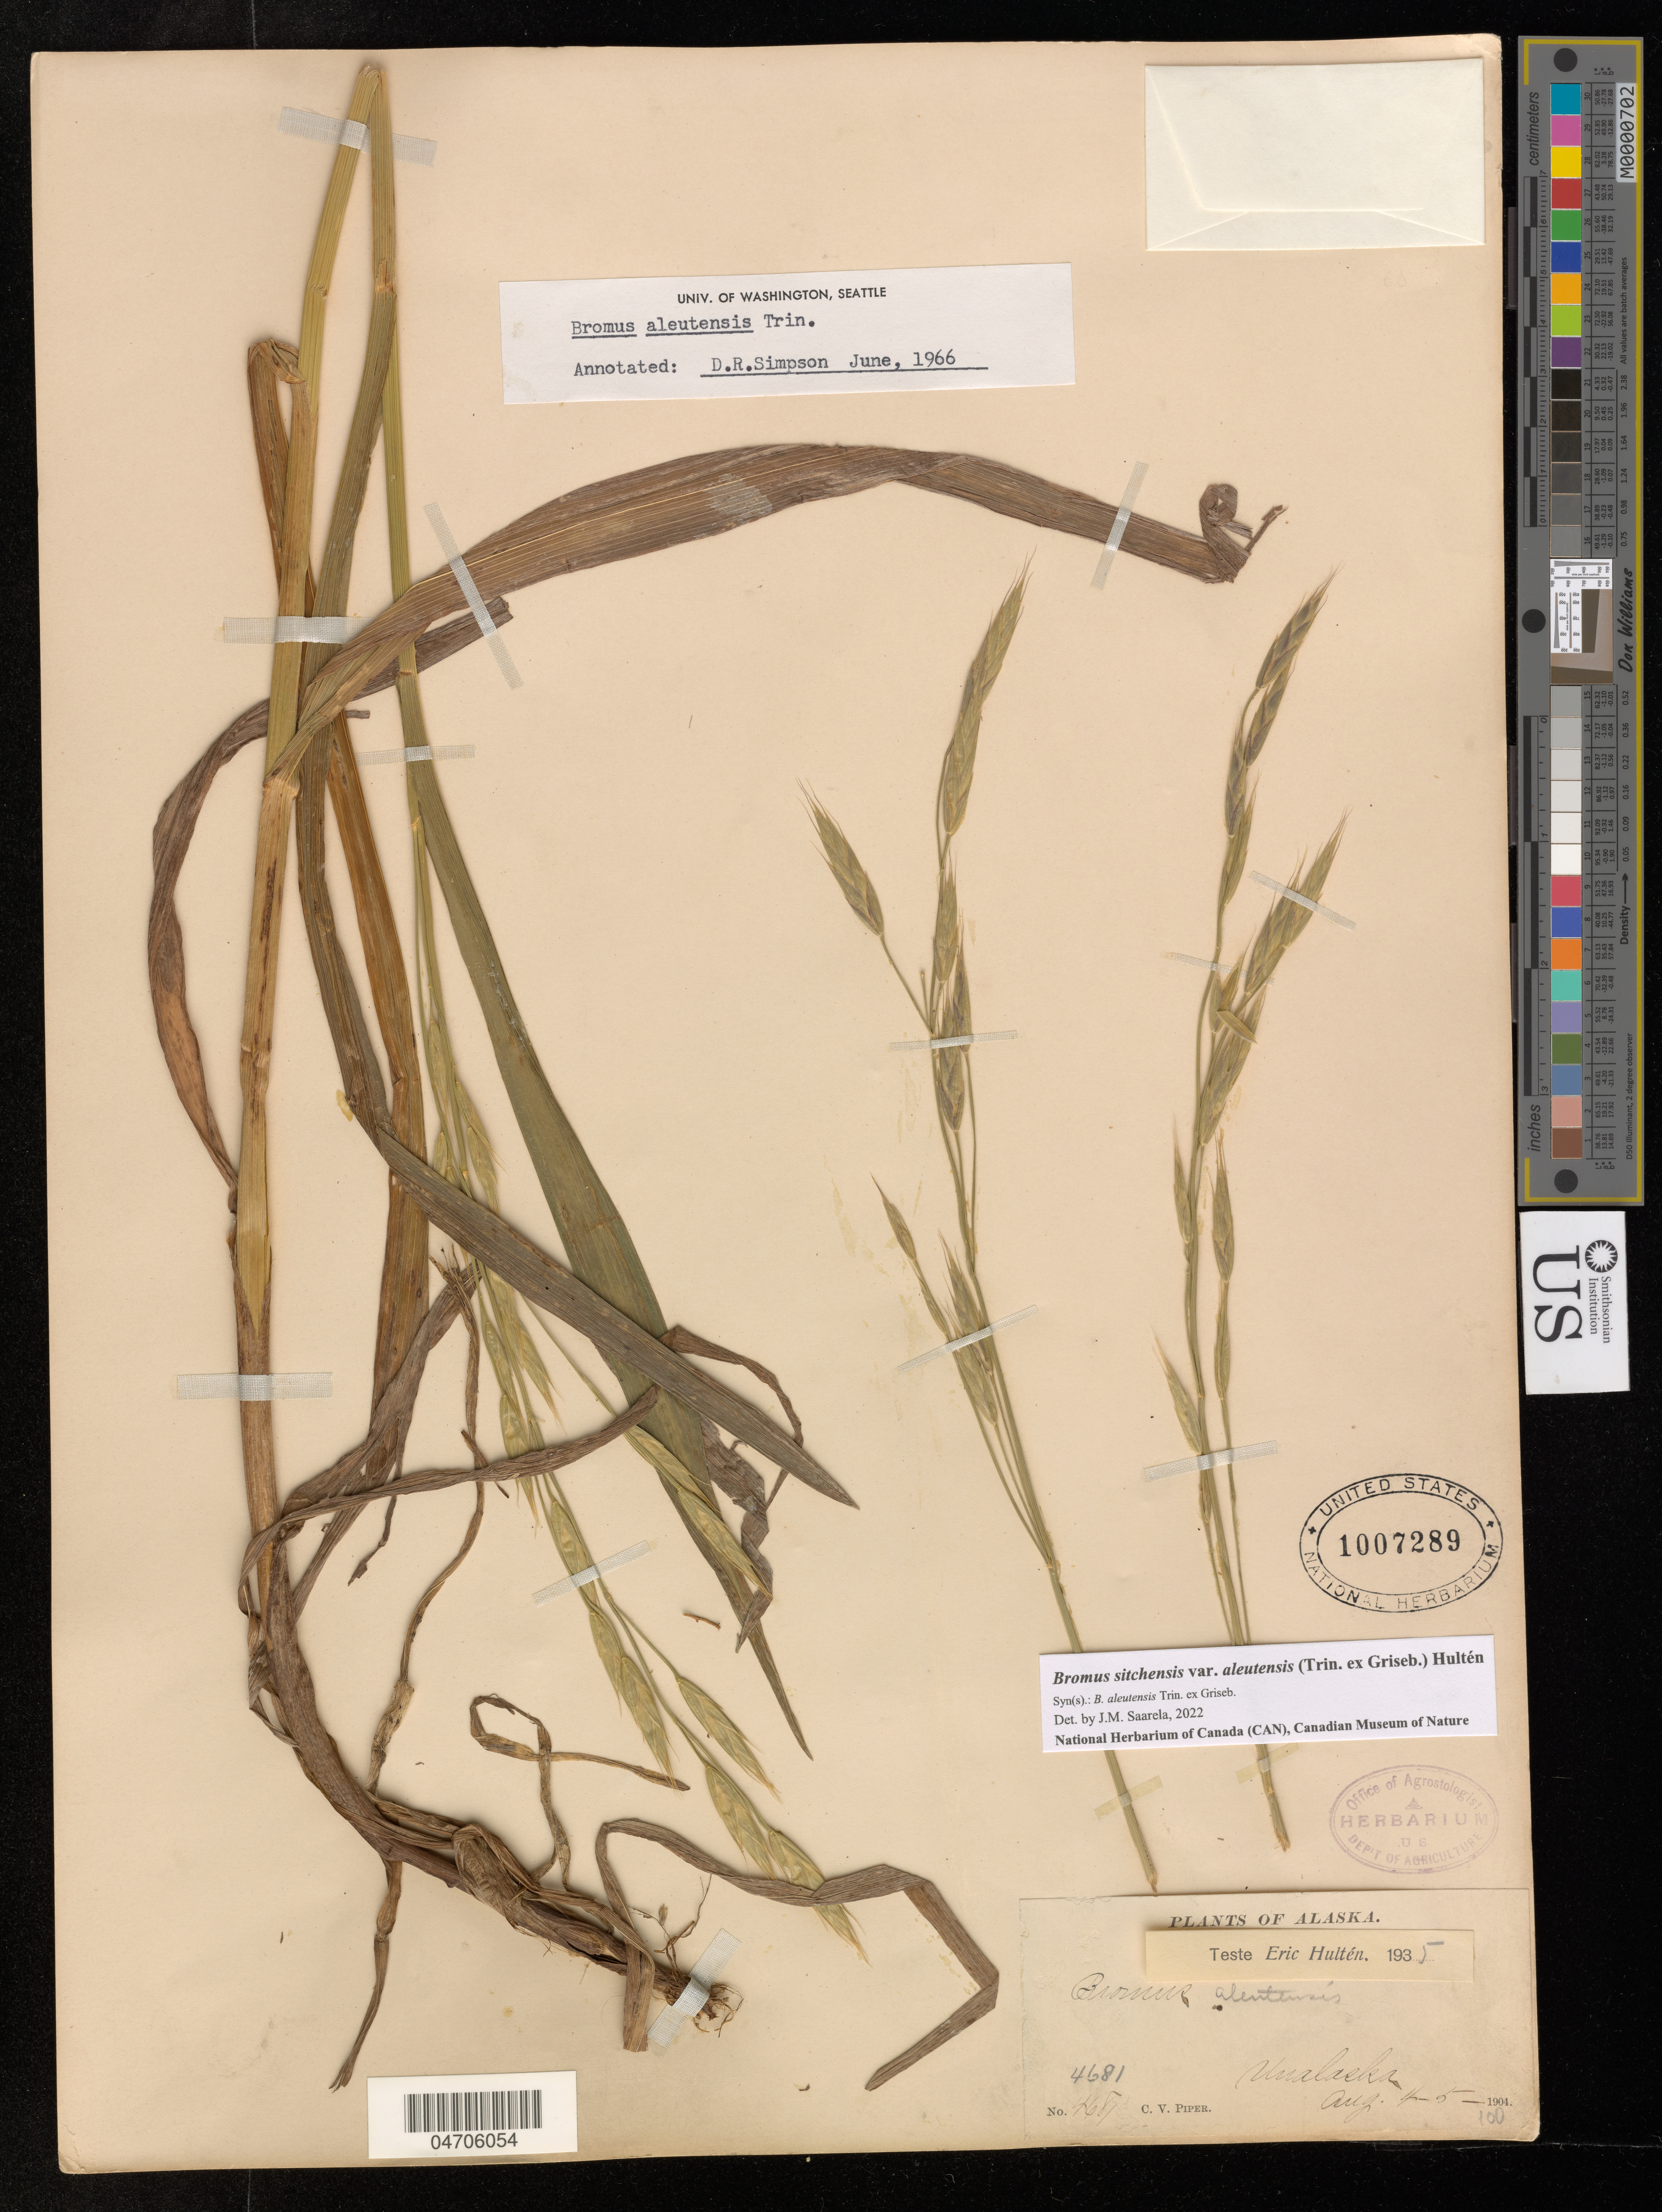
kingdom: Plantae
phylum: Tracheophyta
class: Liliopsida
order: Poales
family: Poaceae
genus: Bromus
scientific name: Bromus aleutensis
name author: Trin. ex Griseb. in Ledeb.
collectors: C. V. Piper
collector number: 4681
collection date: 1904-08-04/1904-08-05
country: United States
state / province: Alaska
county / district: Aleutians West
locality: Unalaska.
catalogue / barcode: US 1007289